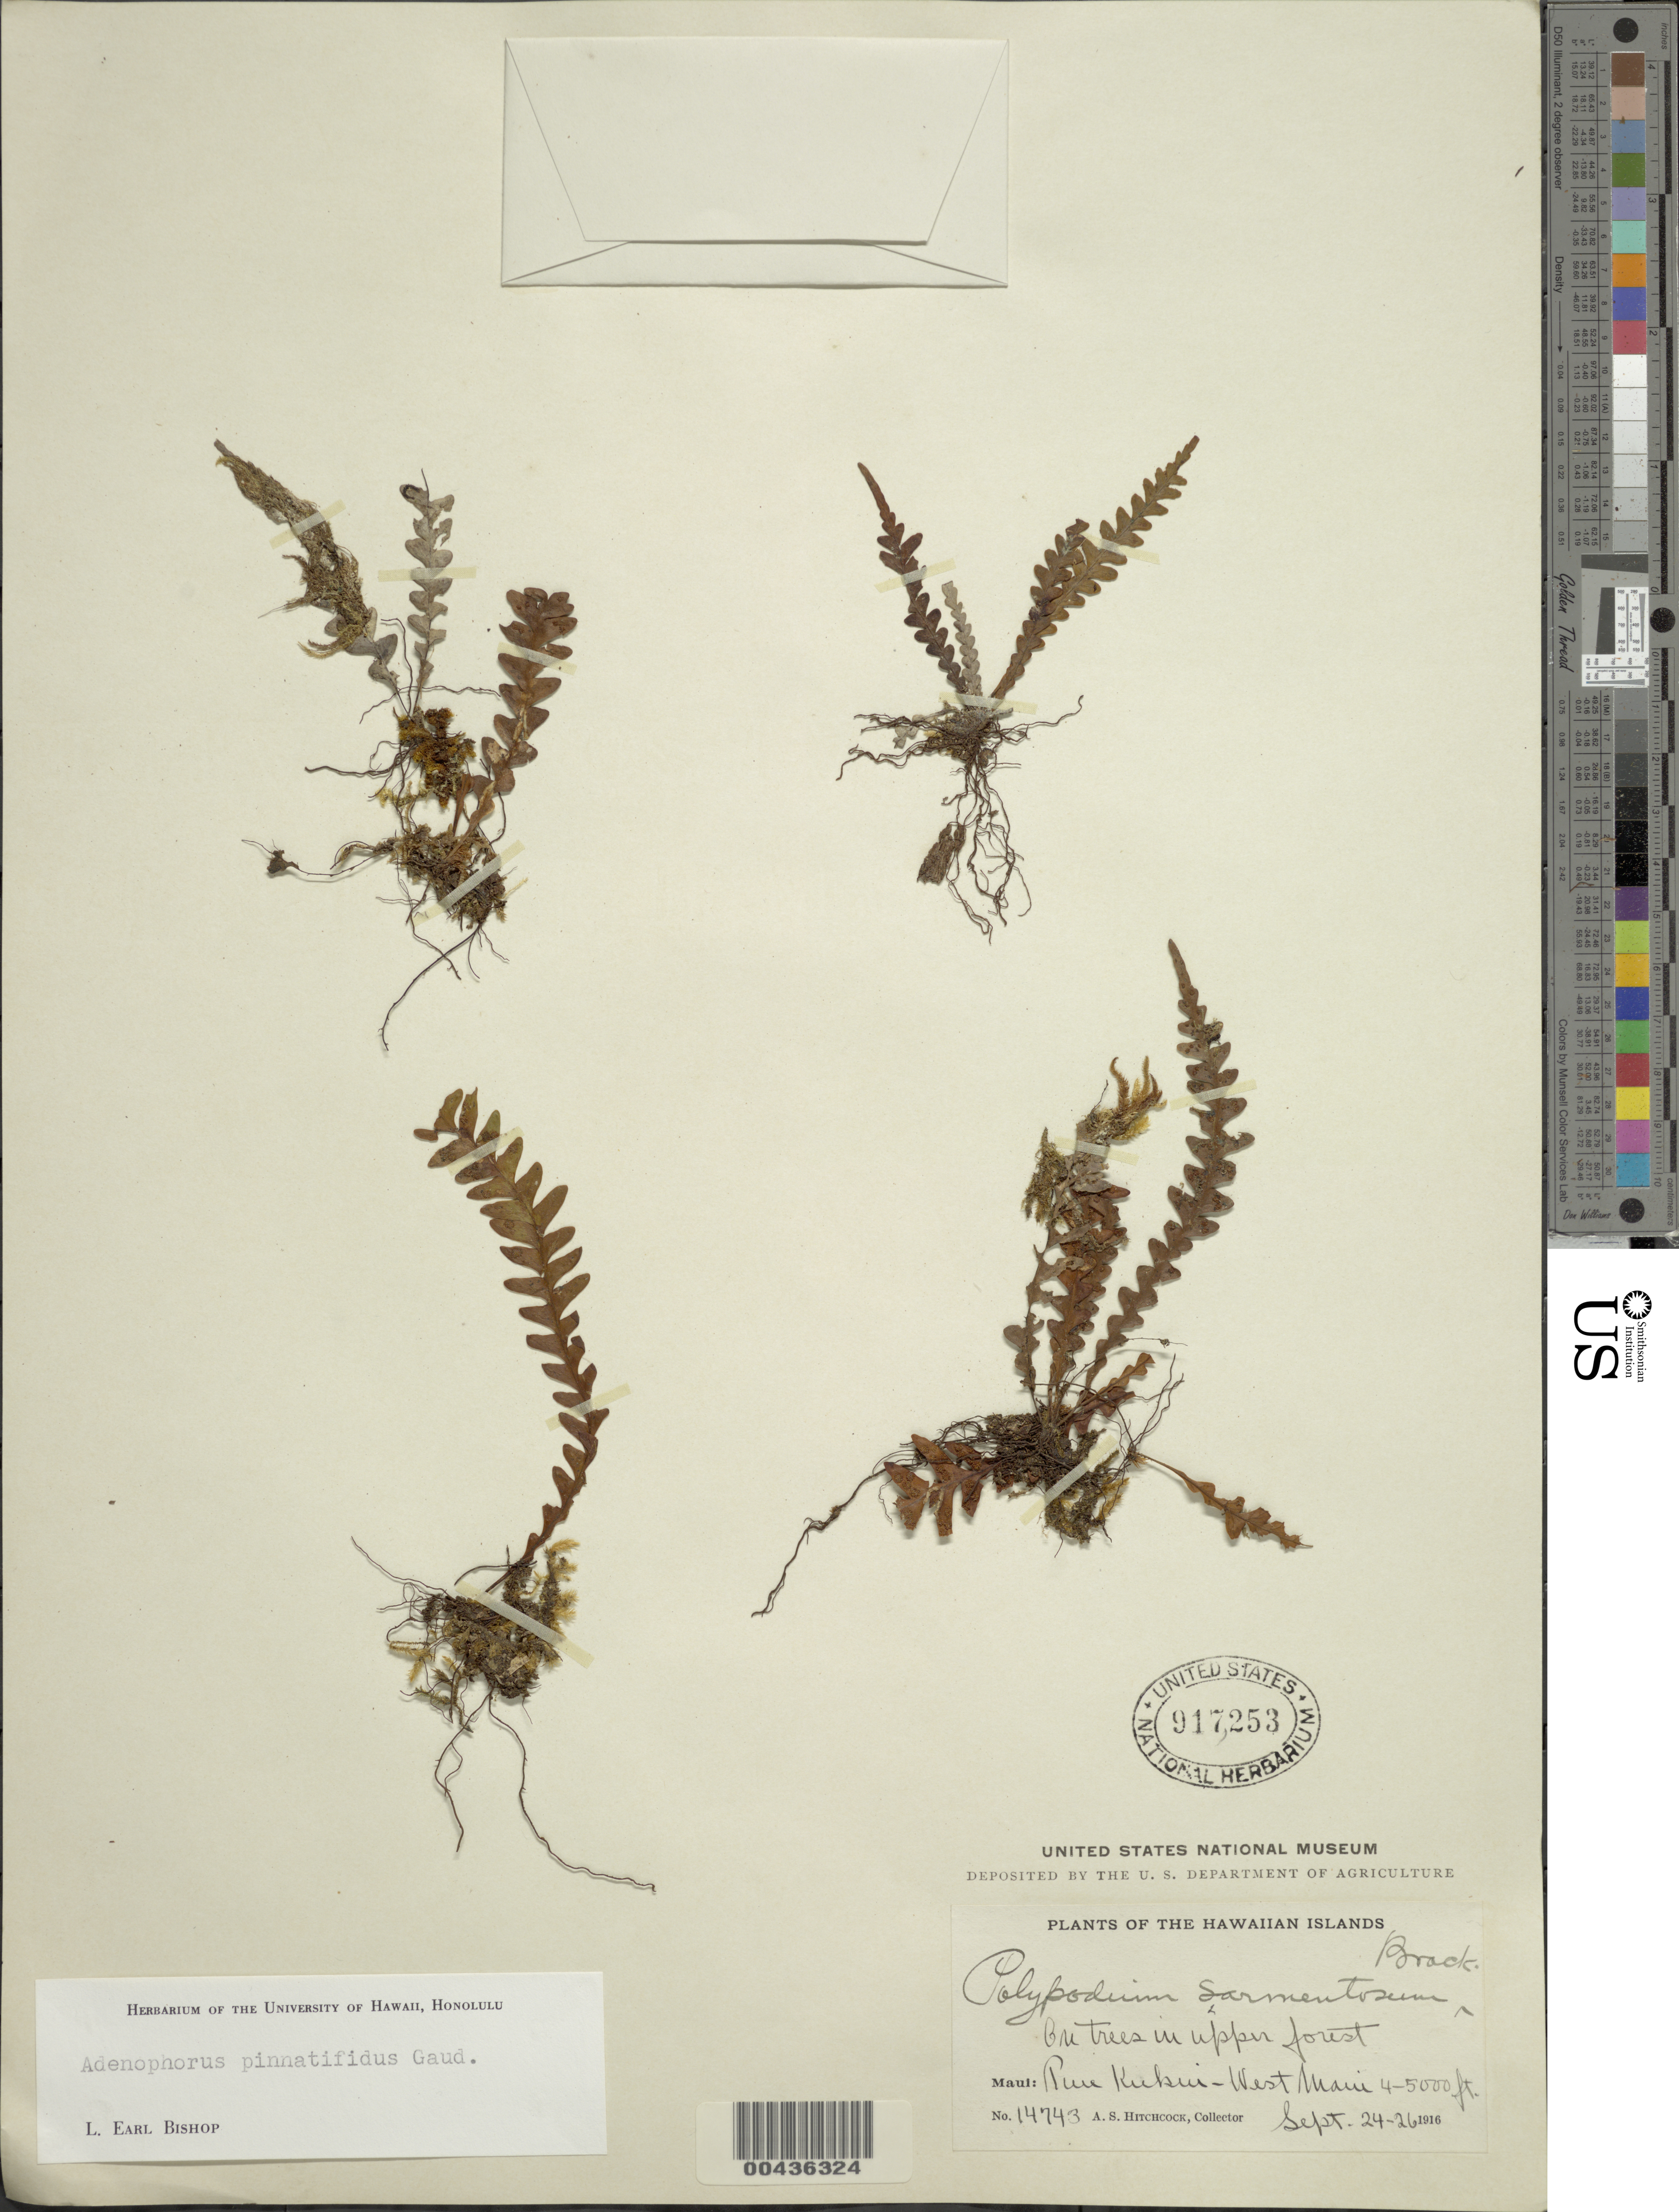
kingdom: Plantae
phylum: Tracheophyta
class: Polypodiopsida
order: Polypodiales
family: Polypodiaceae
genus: Adenophorus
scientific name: Adenophorus pinnatifidus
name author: Gaudich.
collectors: A. S. Hitchcock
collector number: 14743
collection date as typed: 24 Sep 1916 to 26 Sep 1916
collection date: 1916-09-24/1916-09-26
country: United States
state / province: Hawaii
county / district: Maui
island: Maui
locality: Puu Kukui-W Maui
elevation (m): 1219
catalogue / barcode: US 917253